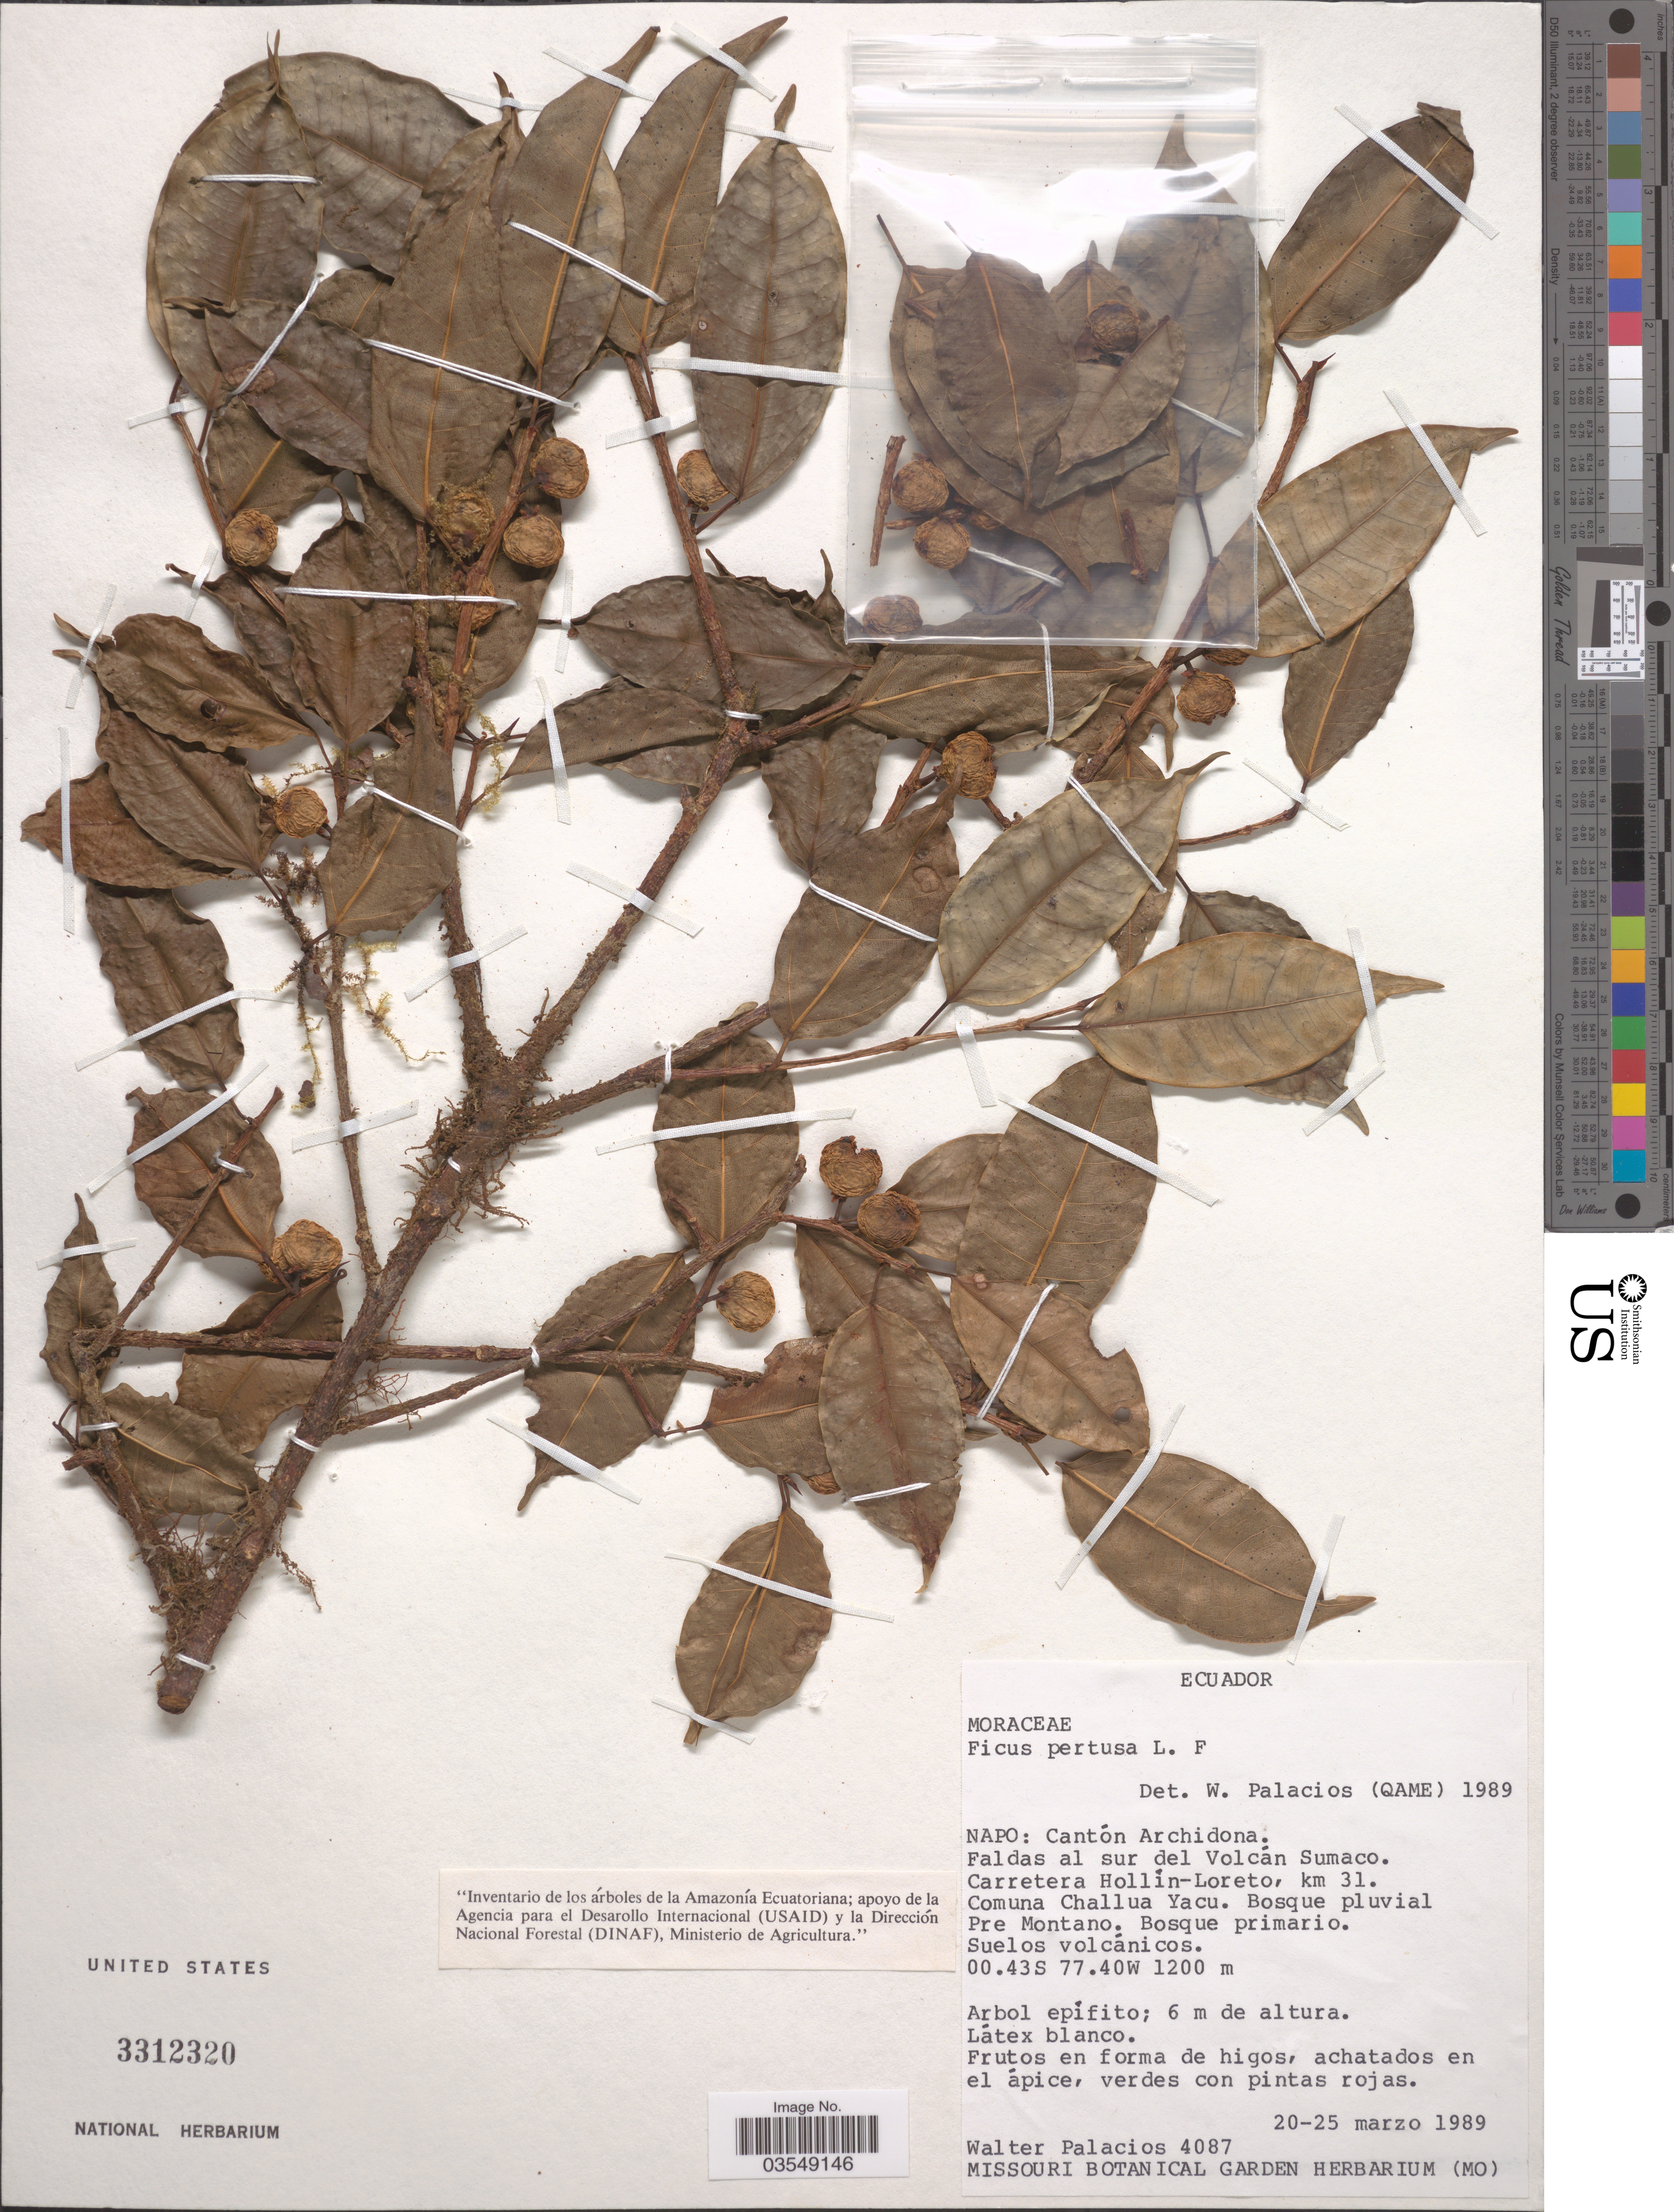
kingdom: Plantae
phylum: Tracheophyta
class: Magnoliopsida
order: Rosales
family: Moraceae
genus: Ficus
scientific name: Ficus pertusa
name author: L. f.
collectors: W. Palacios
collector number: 4087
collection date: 1989-03-20/1989-03-25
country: Ecuador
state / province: Napo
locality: Cantón Archidona. Faldas al sur del Volcán Sumaco. Carretera Hollín-Loreto, km 31. Comuna Challua Yacu. Bosque pluvial Pre Montano.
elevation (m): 1200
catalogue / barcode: US 3312320